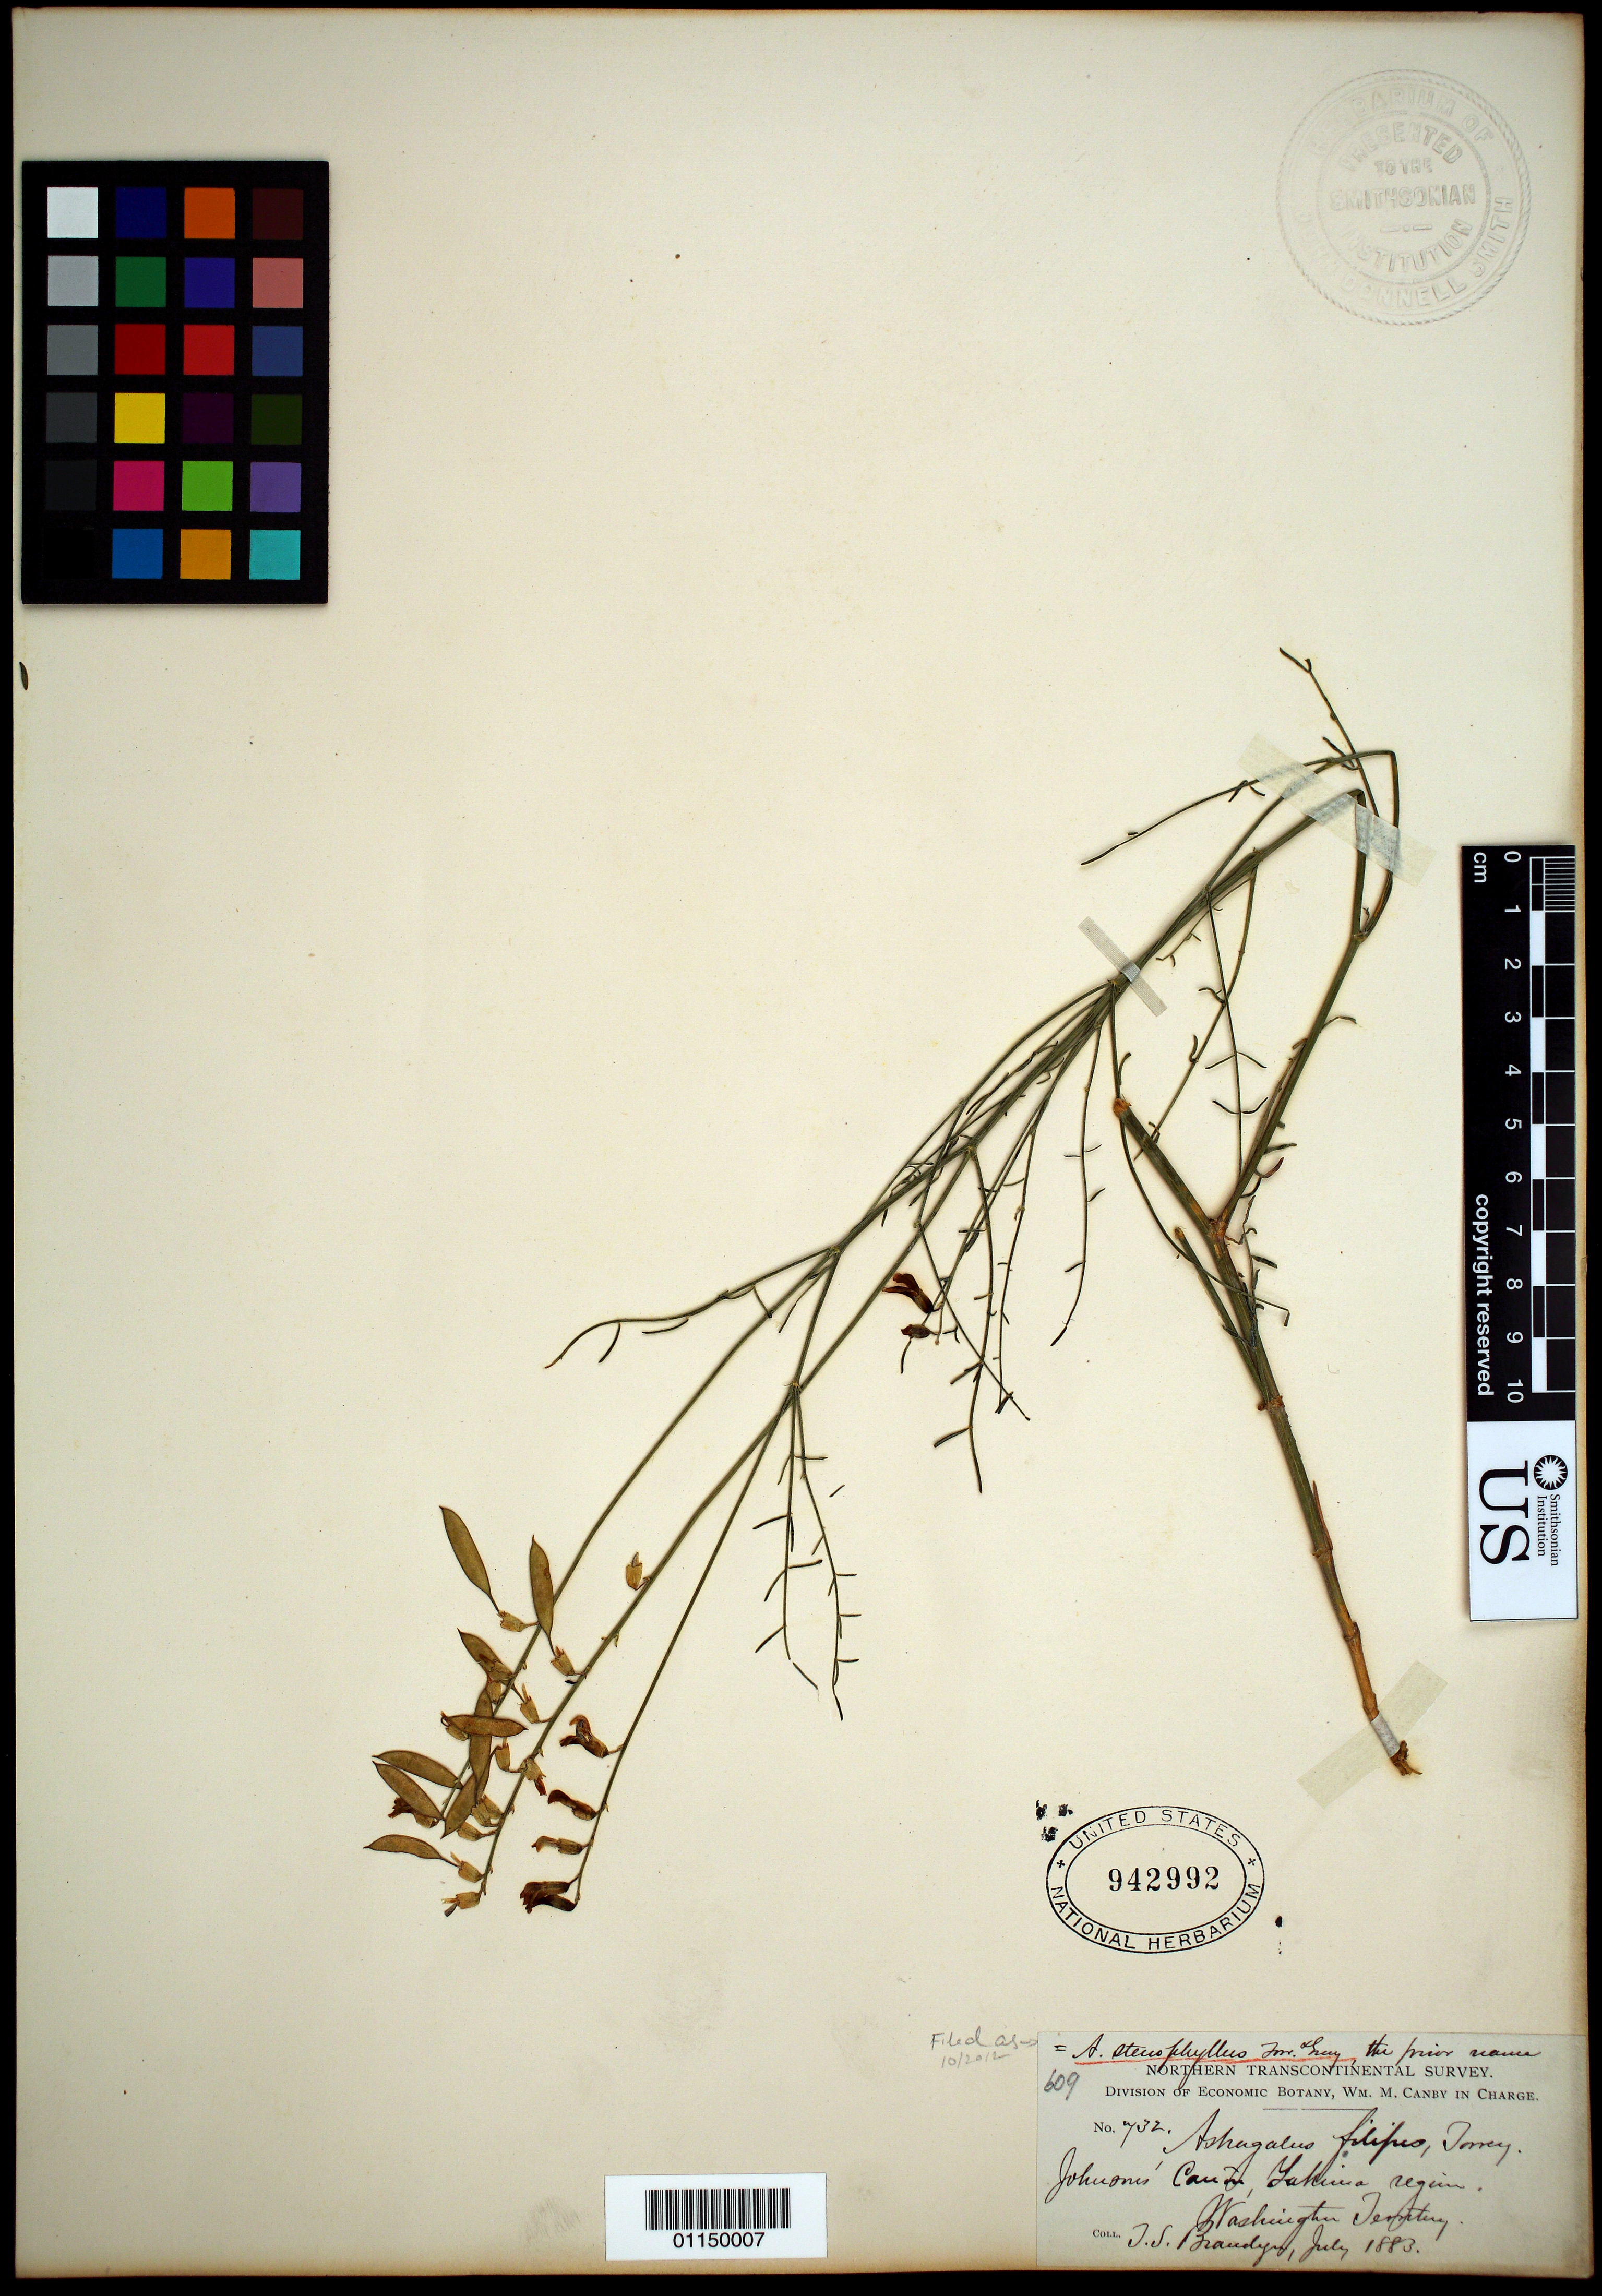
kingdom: Plantae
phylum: Tracheophyta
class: Magnoliopsida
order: Fabales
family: Fabaceae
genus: Astragalus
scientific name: Astragalus stenophyllus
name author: Torr. & A. Gray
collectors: T. S. Brandegee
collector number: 732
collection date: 1883-07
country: United States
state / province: Washington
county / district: Yakima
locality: Johnson's Canyon, Yakima Region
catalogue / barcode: US 942992